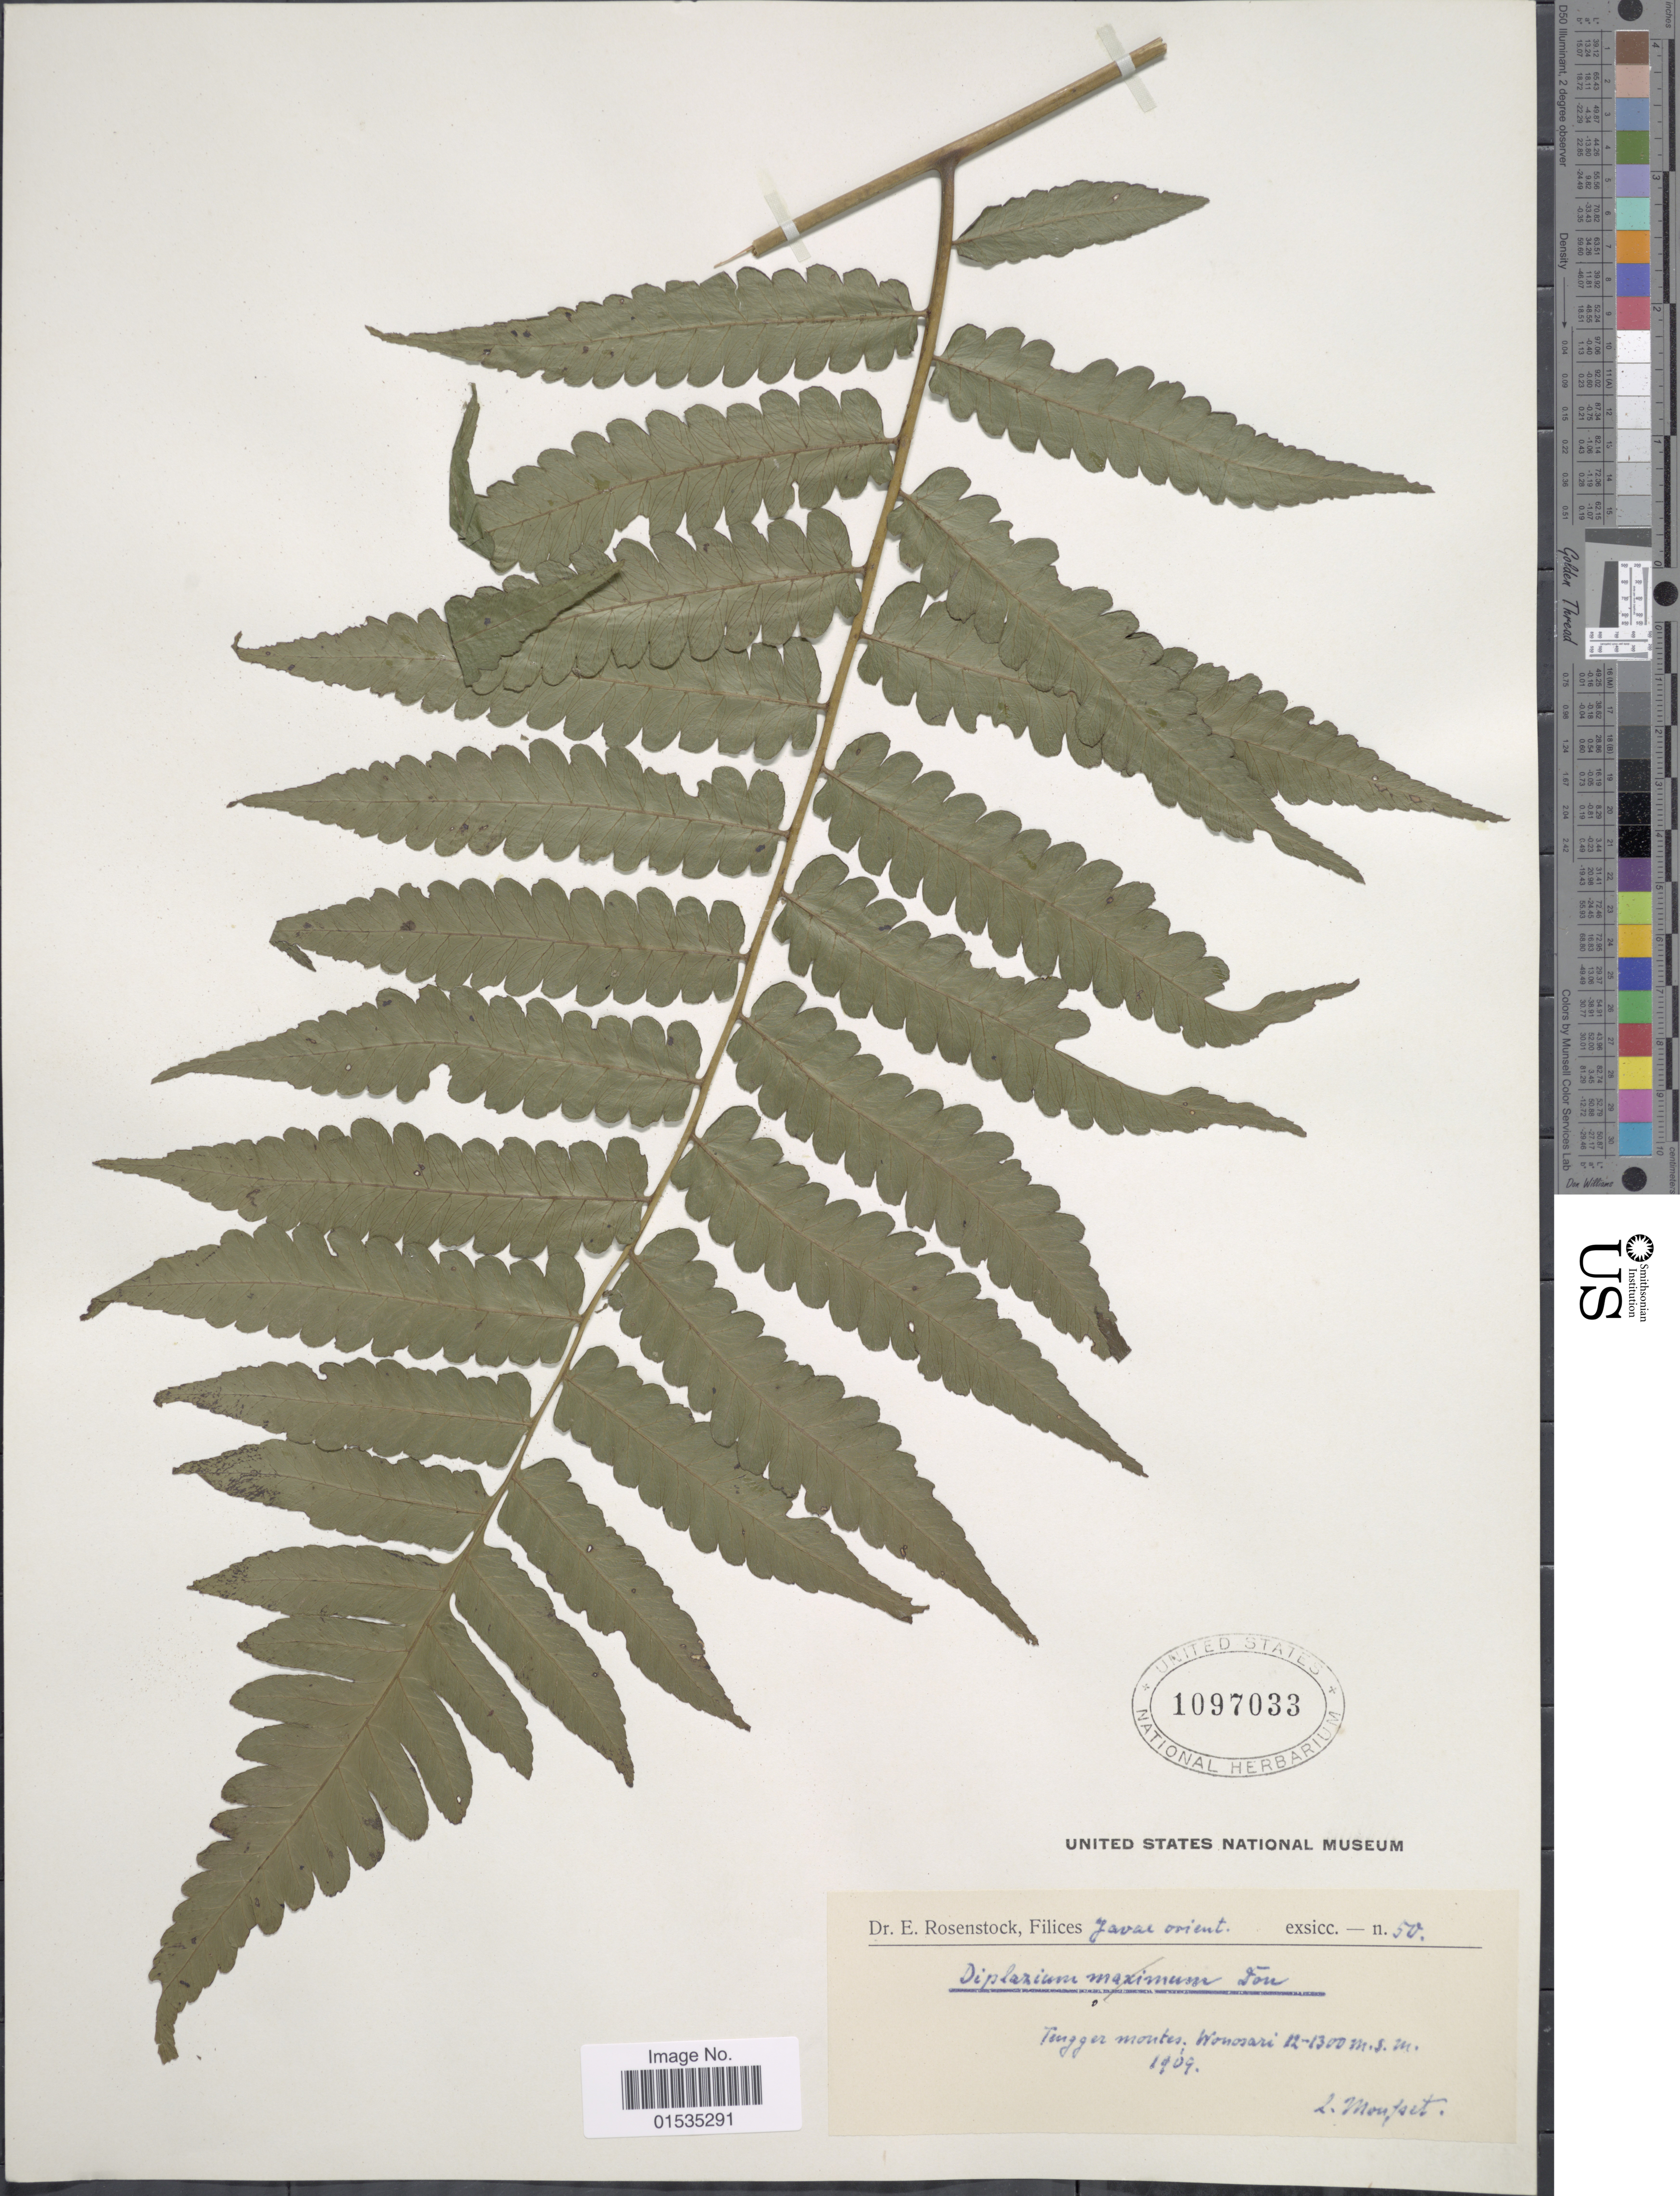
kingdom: Plantae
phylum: Tracheophyta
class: Polypodiopsida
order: Polypodiales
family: Athyriaceae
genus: Diplazium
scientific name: Diplazium sp.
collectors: Mousset, --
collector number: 50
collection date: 1909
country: Indonesia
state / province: Java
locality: Tengger montes, Wonosari.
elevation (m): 1200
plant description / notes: No precise locality correction needed.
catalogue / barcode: US 1097033